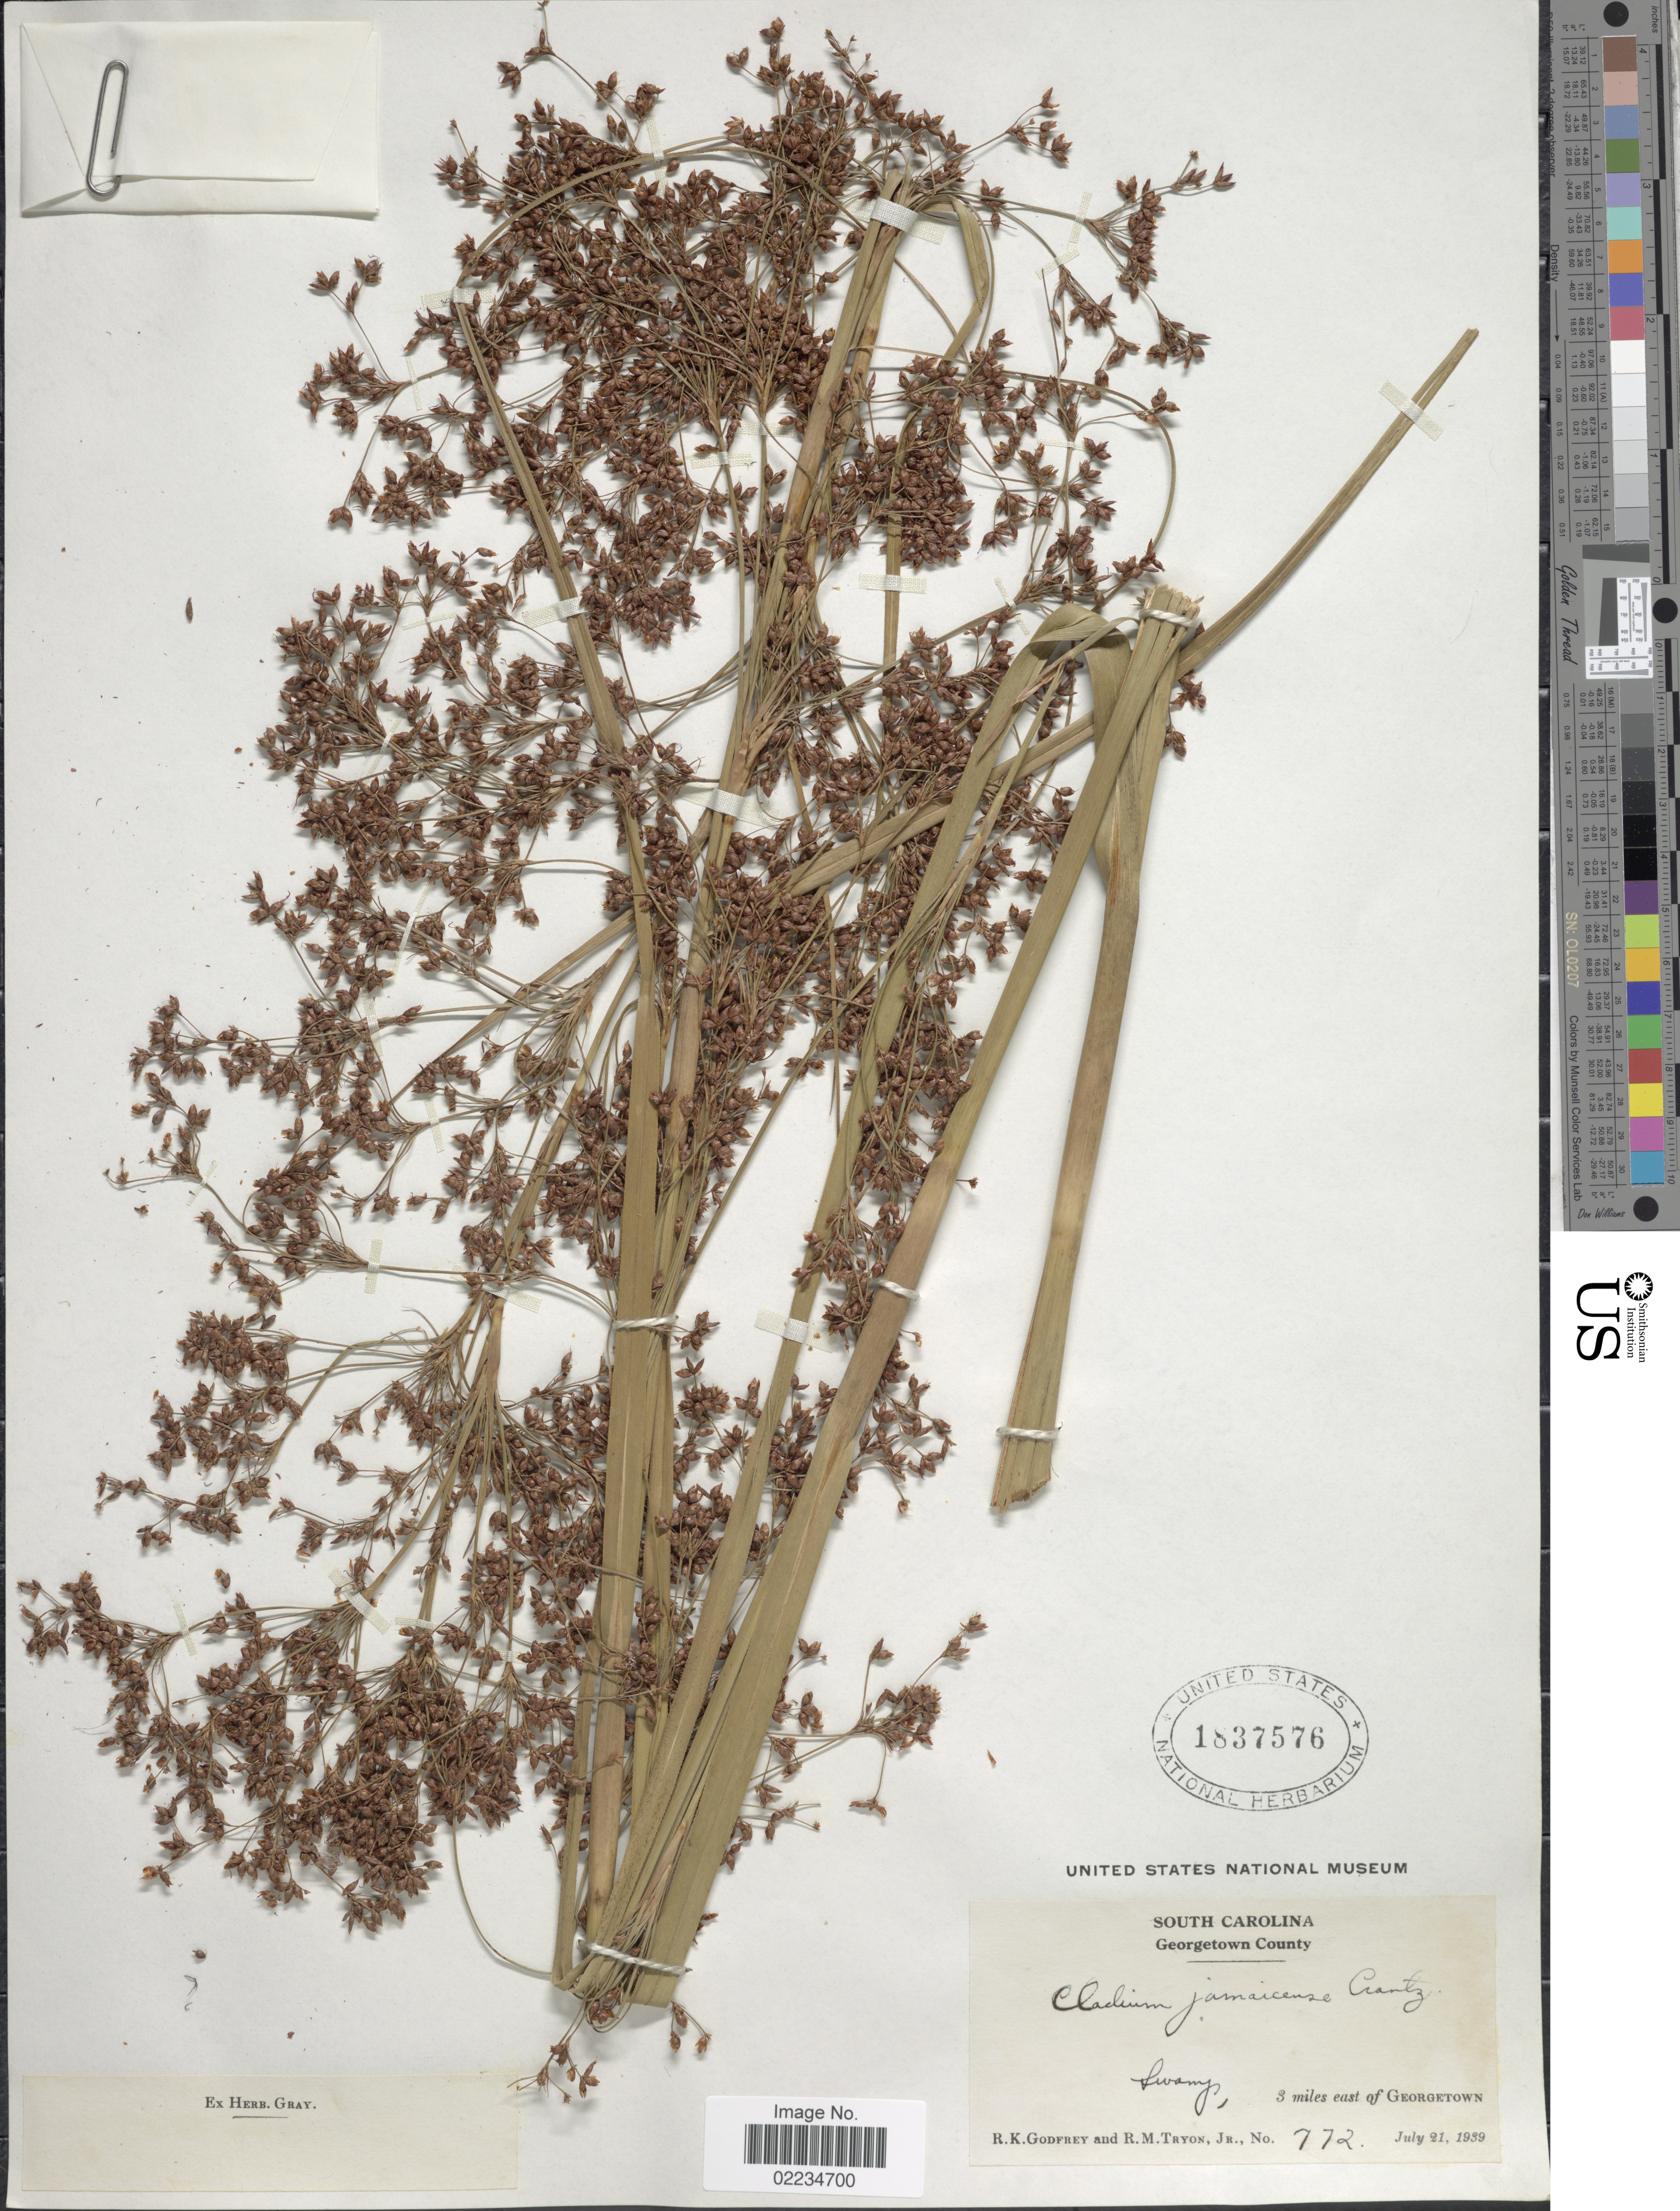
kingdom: Plantae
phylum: Tracheophyta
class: Liliopsida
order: Poales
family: Cyperaceae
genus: Cladium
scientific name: Cladium jamaicense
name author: Crantz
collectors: R. K. Godfrey & R. M. Tryon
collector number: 772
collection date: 1939-07-21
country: United States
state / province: South Carolina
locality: Georgetown County, Swamp, 3 miles east of Georgetwon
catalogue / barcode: US 1837576